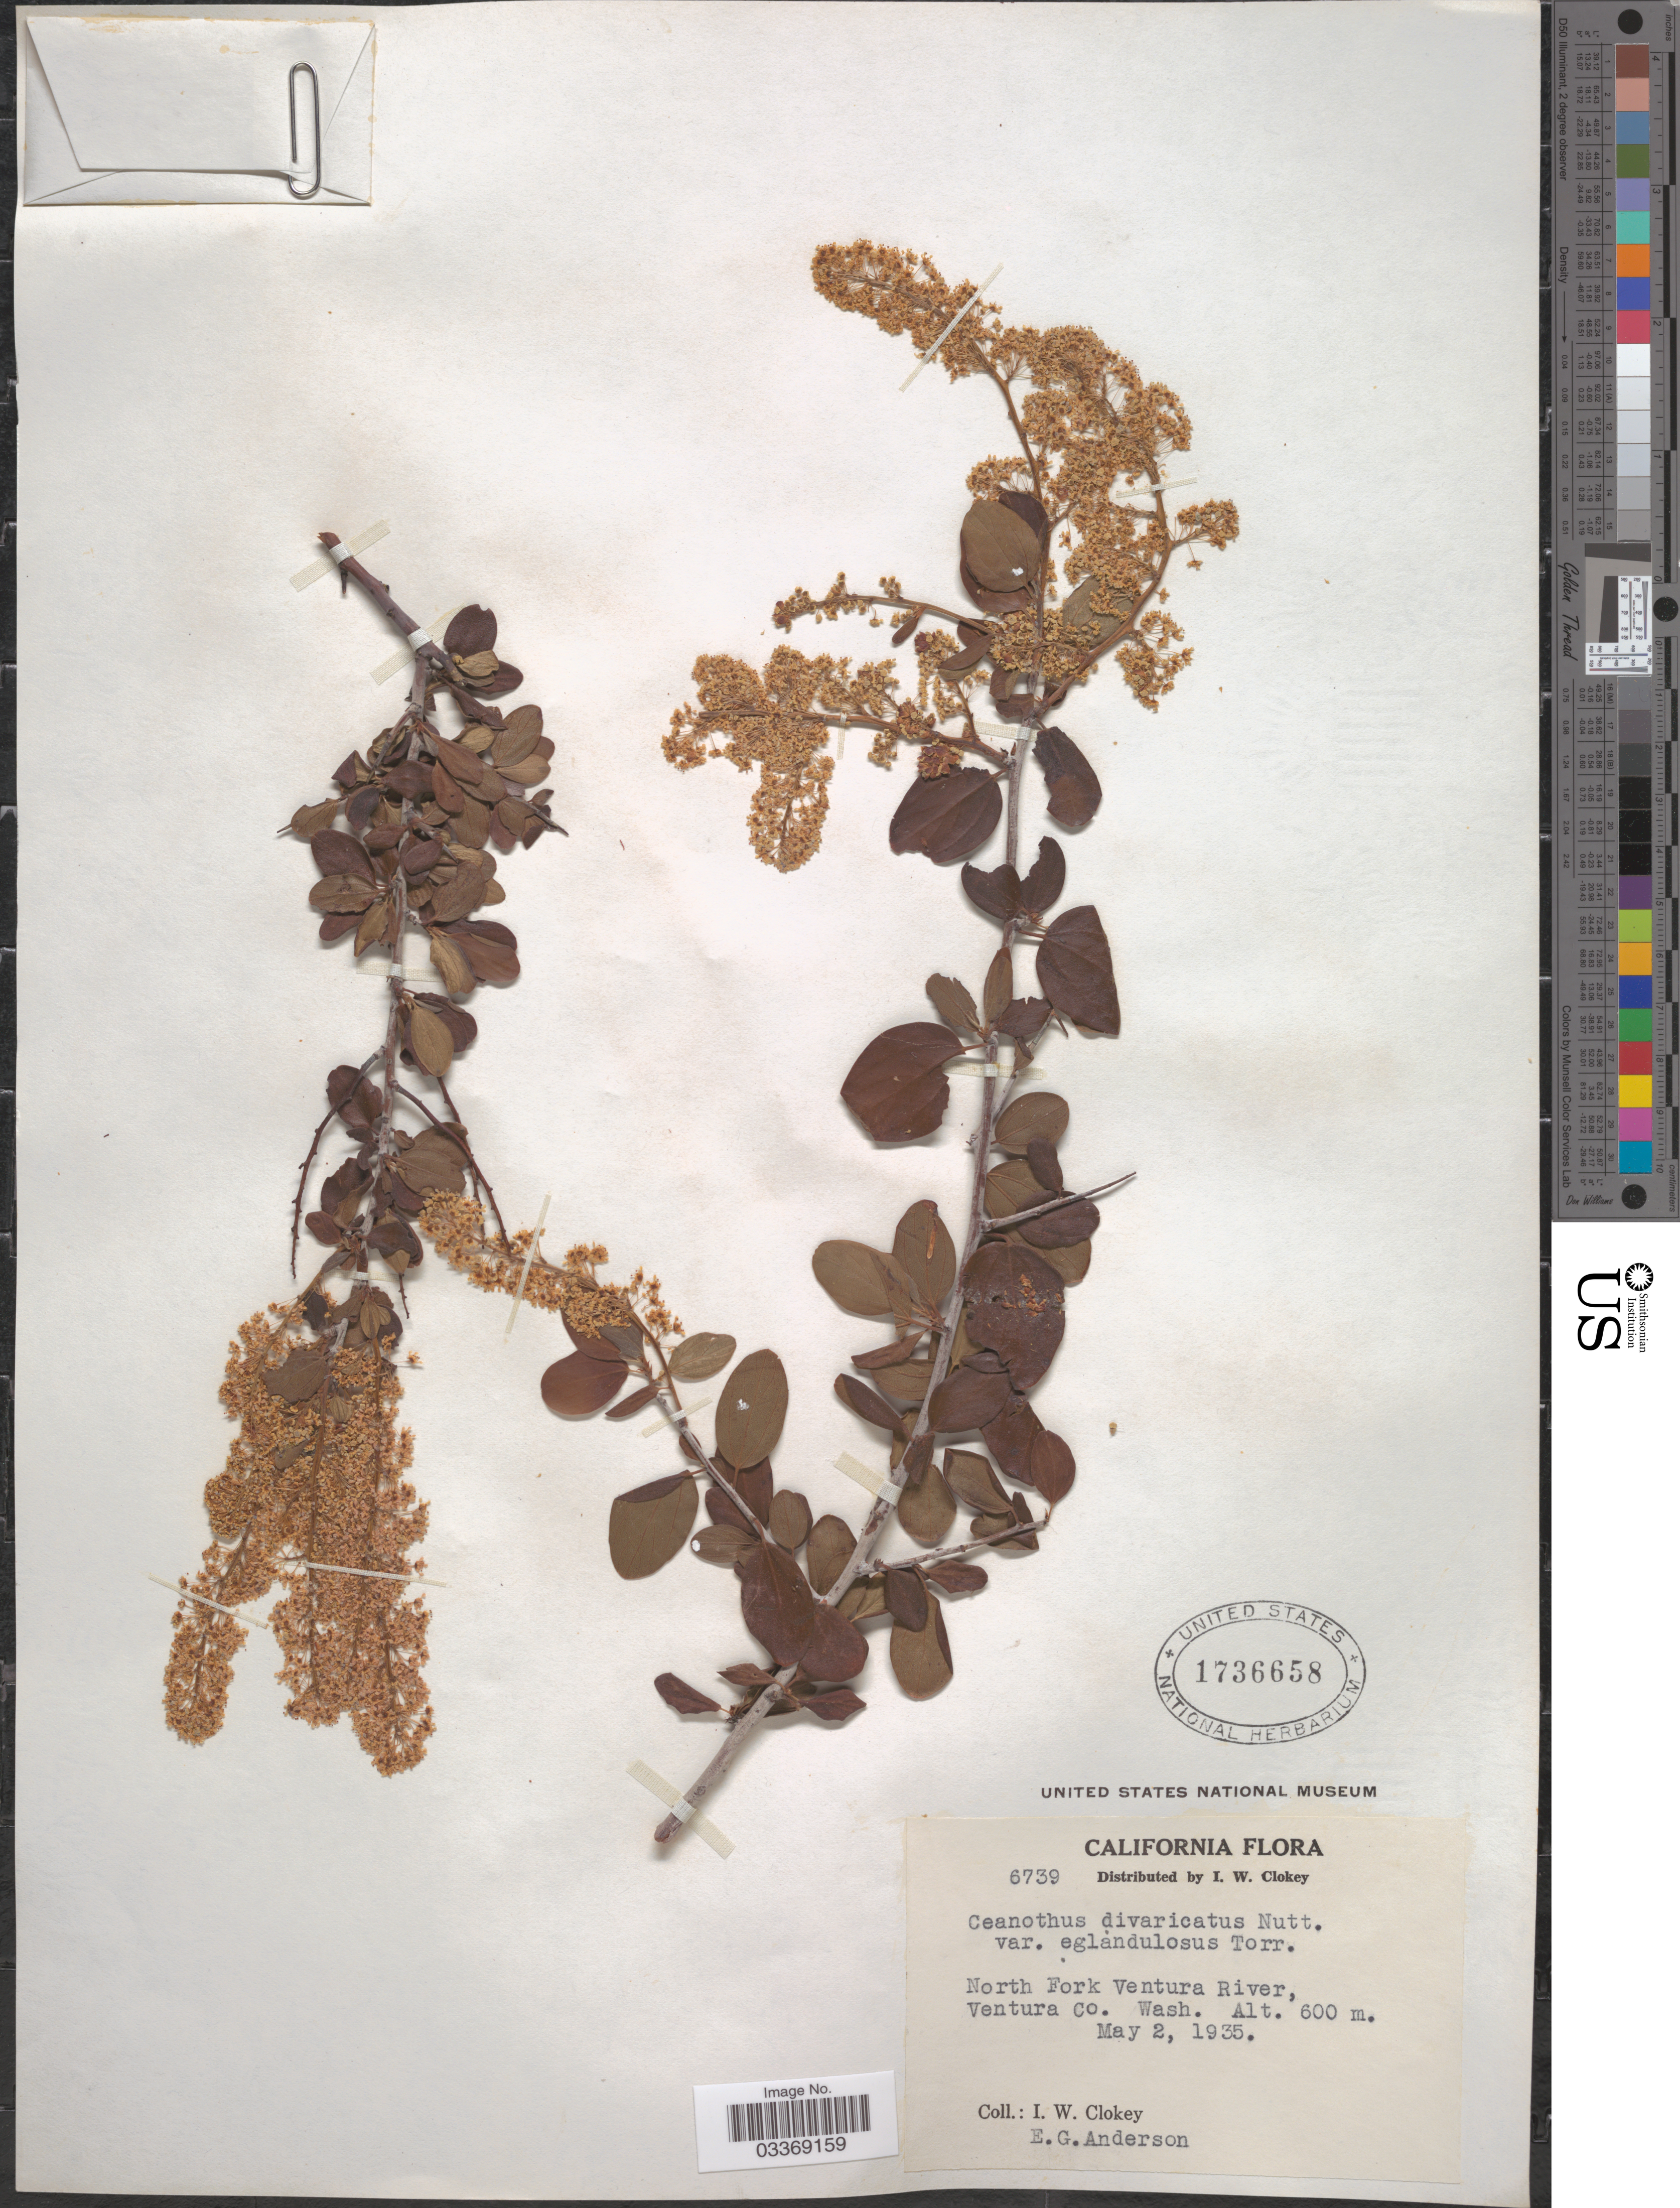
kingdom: Plantae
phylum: Tracheophyta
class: Magnoliopsida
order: Rosales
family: Rhamnaceae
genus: Ceanothus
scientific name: Ceanothus divaricatus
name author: Nutt. ex Torr. & S.F. Gray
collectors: I. W. Clokey & E. G. Anderson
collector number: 6739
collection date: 1935-05-02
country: United States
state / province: Washington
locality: North Fork Ventura River, Ventura Co. Wash.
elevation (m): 600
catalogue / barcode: US 1736658